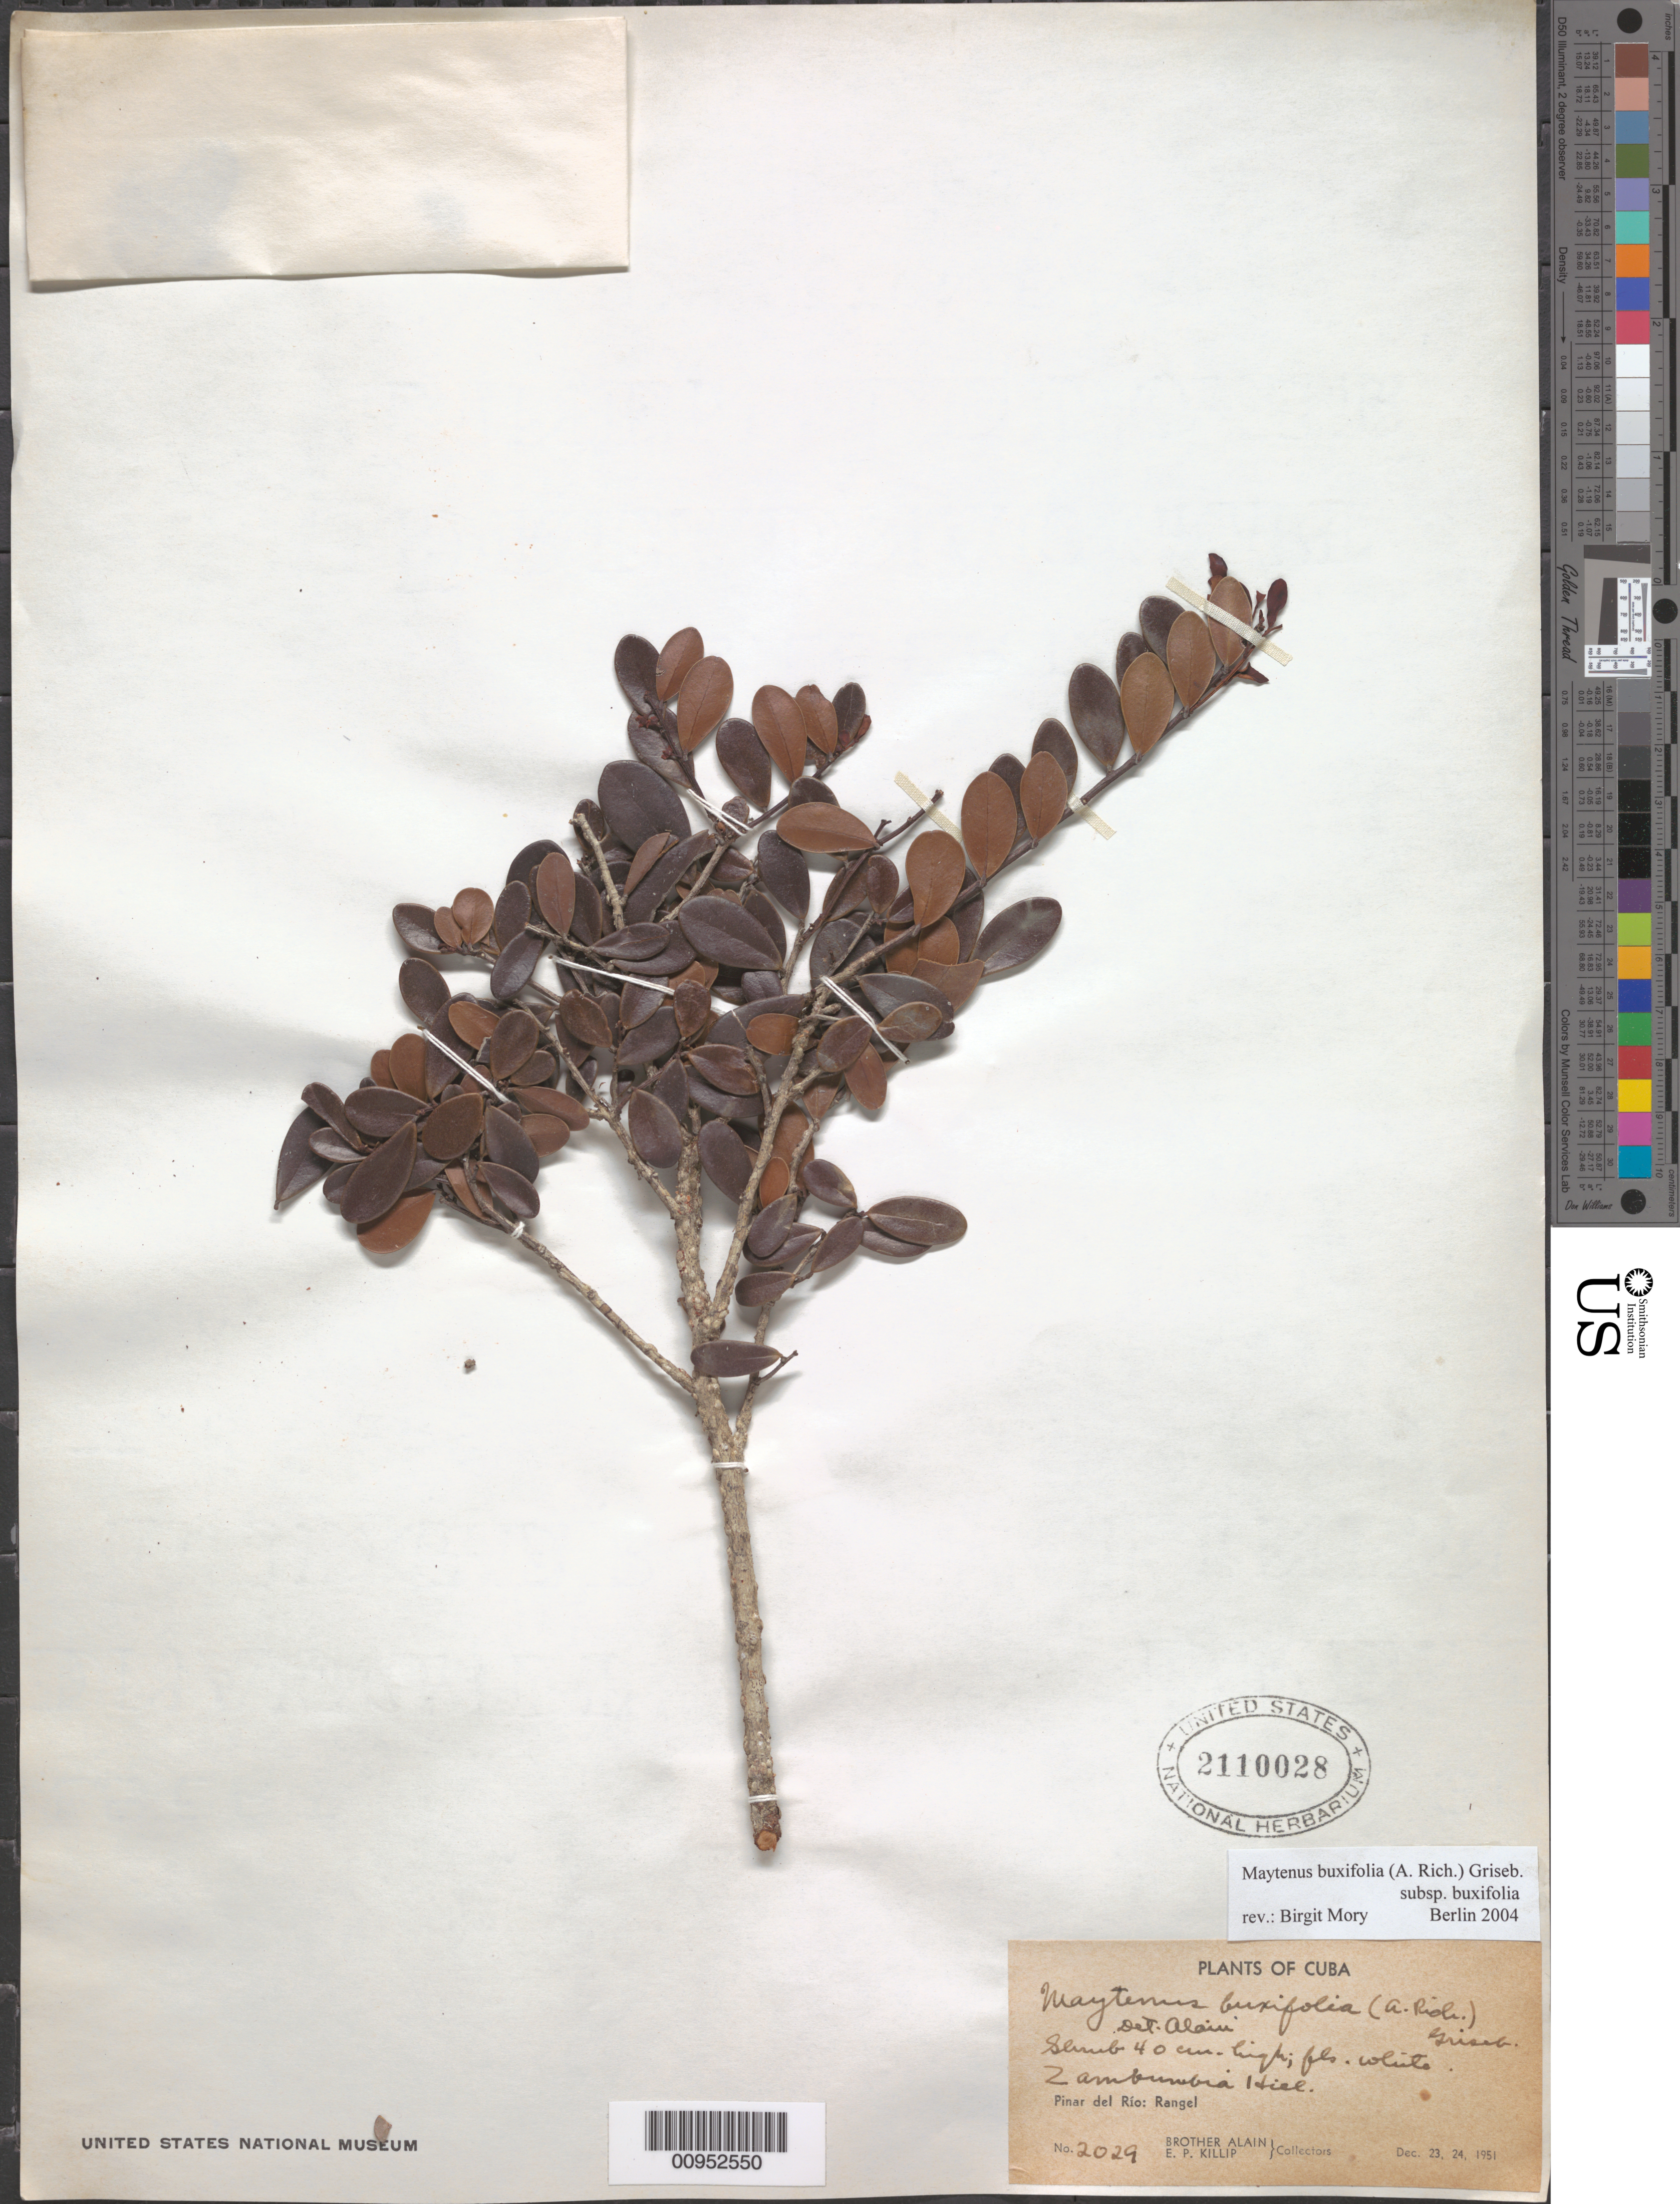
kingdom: Plantae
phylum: Tracheophyta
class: Magnoliopsida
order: Celastrales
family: Celastraceae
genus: Maytenus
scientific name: Maytenus buxifolia subsp. buxifolia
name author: (A. Rich.) Griseb.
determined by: Mory, B.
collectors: A. H. Liogier & E. P. Killip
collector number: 2029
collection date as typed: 23 Dec 1951 and 24 Dec 1951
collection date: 1951-12-23,1951-12-24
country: Cuba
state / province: Pinar del Rio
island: Cuba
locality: Zambumbia Hill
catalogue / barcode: US 2110028